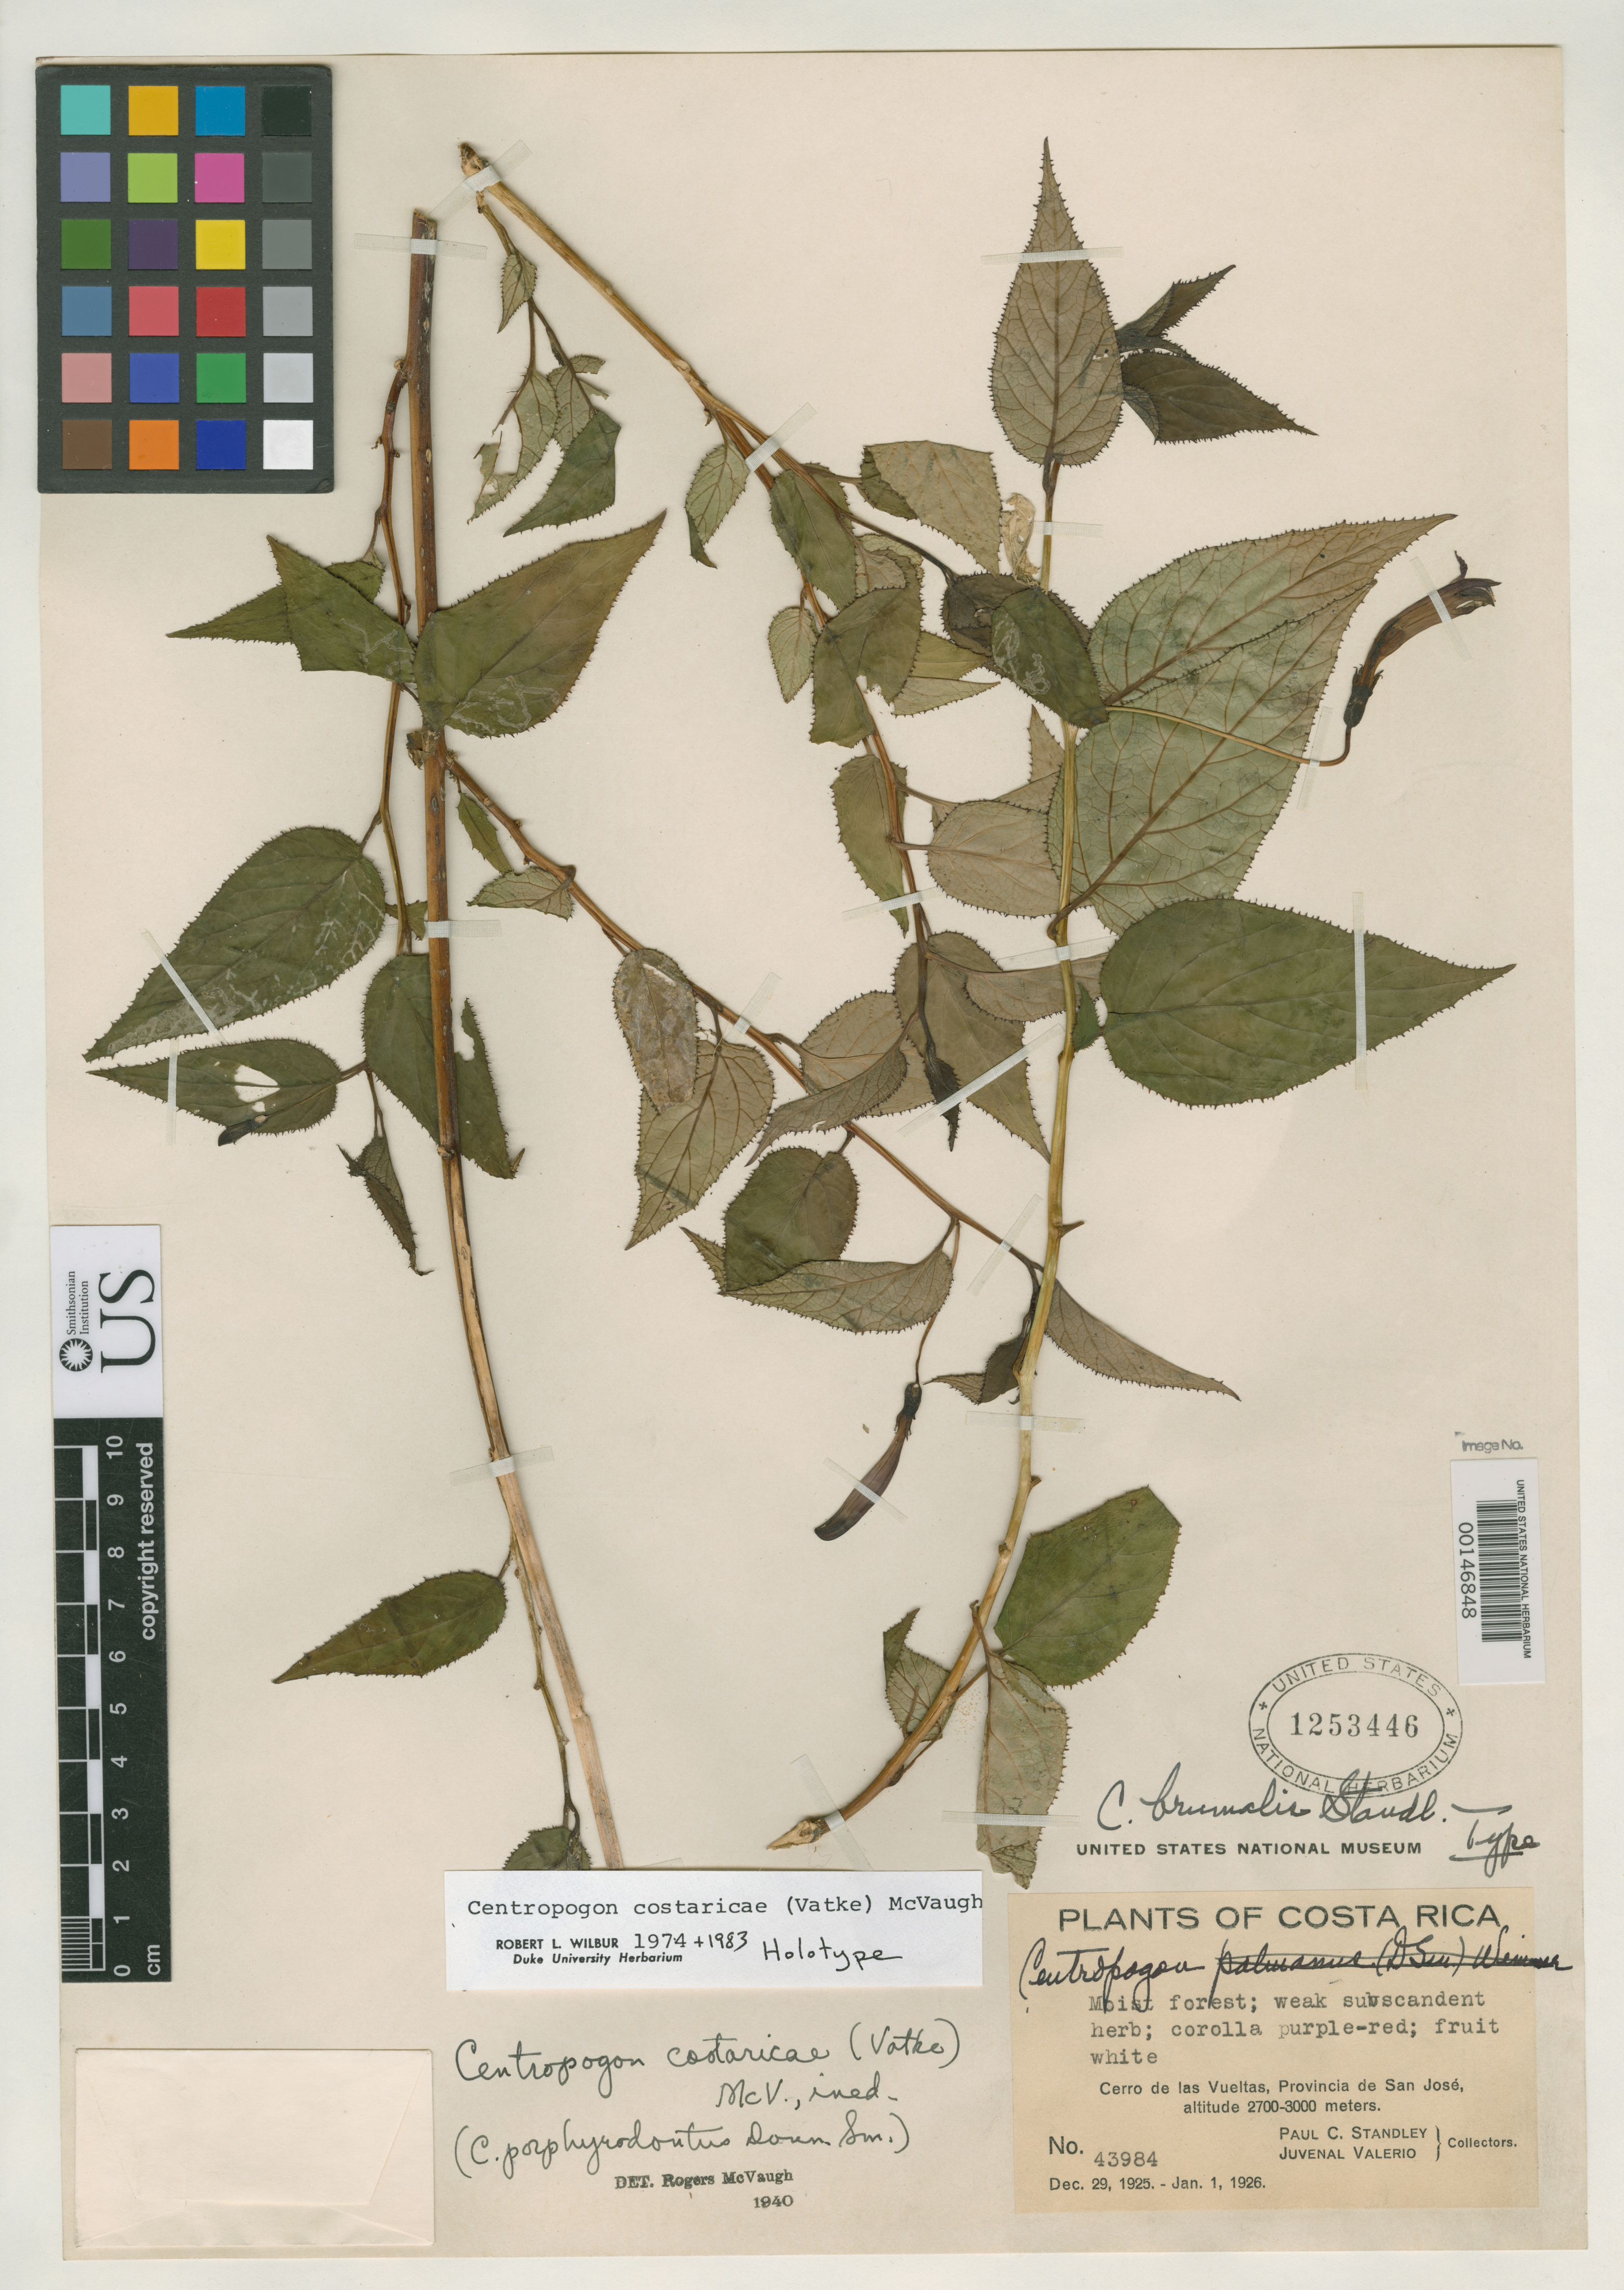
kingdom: Plantae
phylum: Tracheophyta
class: Magnoliopsida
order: Asterales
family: Campanulaceae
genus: Centropogon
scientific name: Centropogon brumalis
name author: Standl.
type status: Holotype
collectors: P. C. Standley & J. Valerio R.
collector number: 43984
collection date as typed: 29 Dec 1925 to 01 Jan 1926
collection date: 1925-12-29/1926-01-01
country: Costa Rica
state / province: San José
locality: Cerro de las Vueltas.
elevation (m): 2700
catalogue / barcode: US 1253446